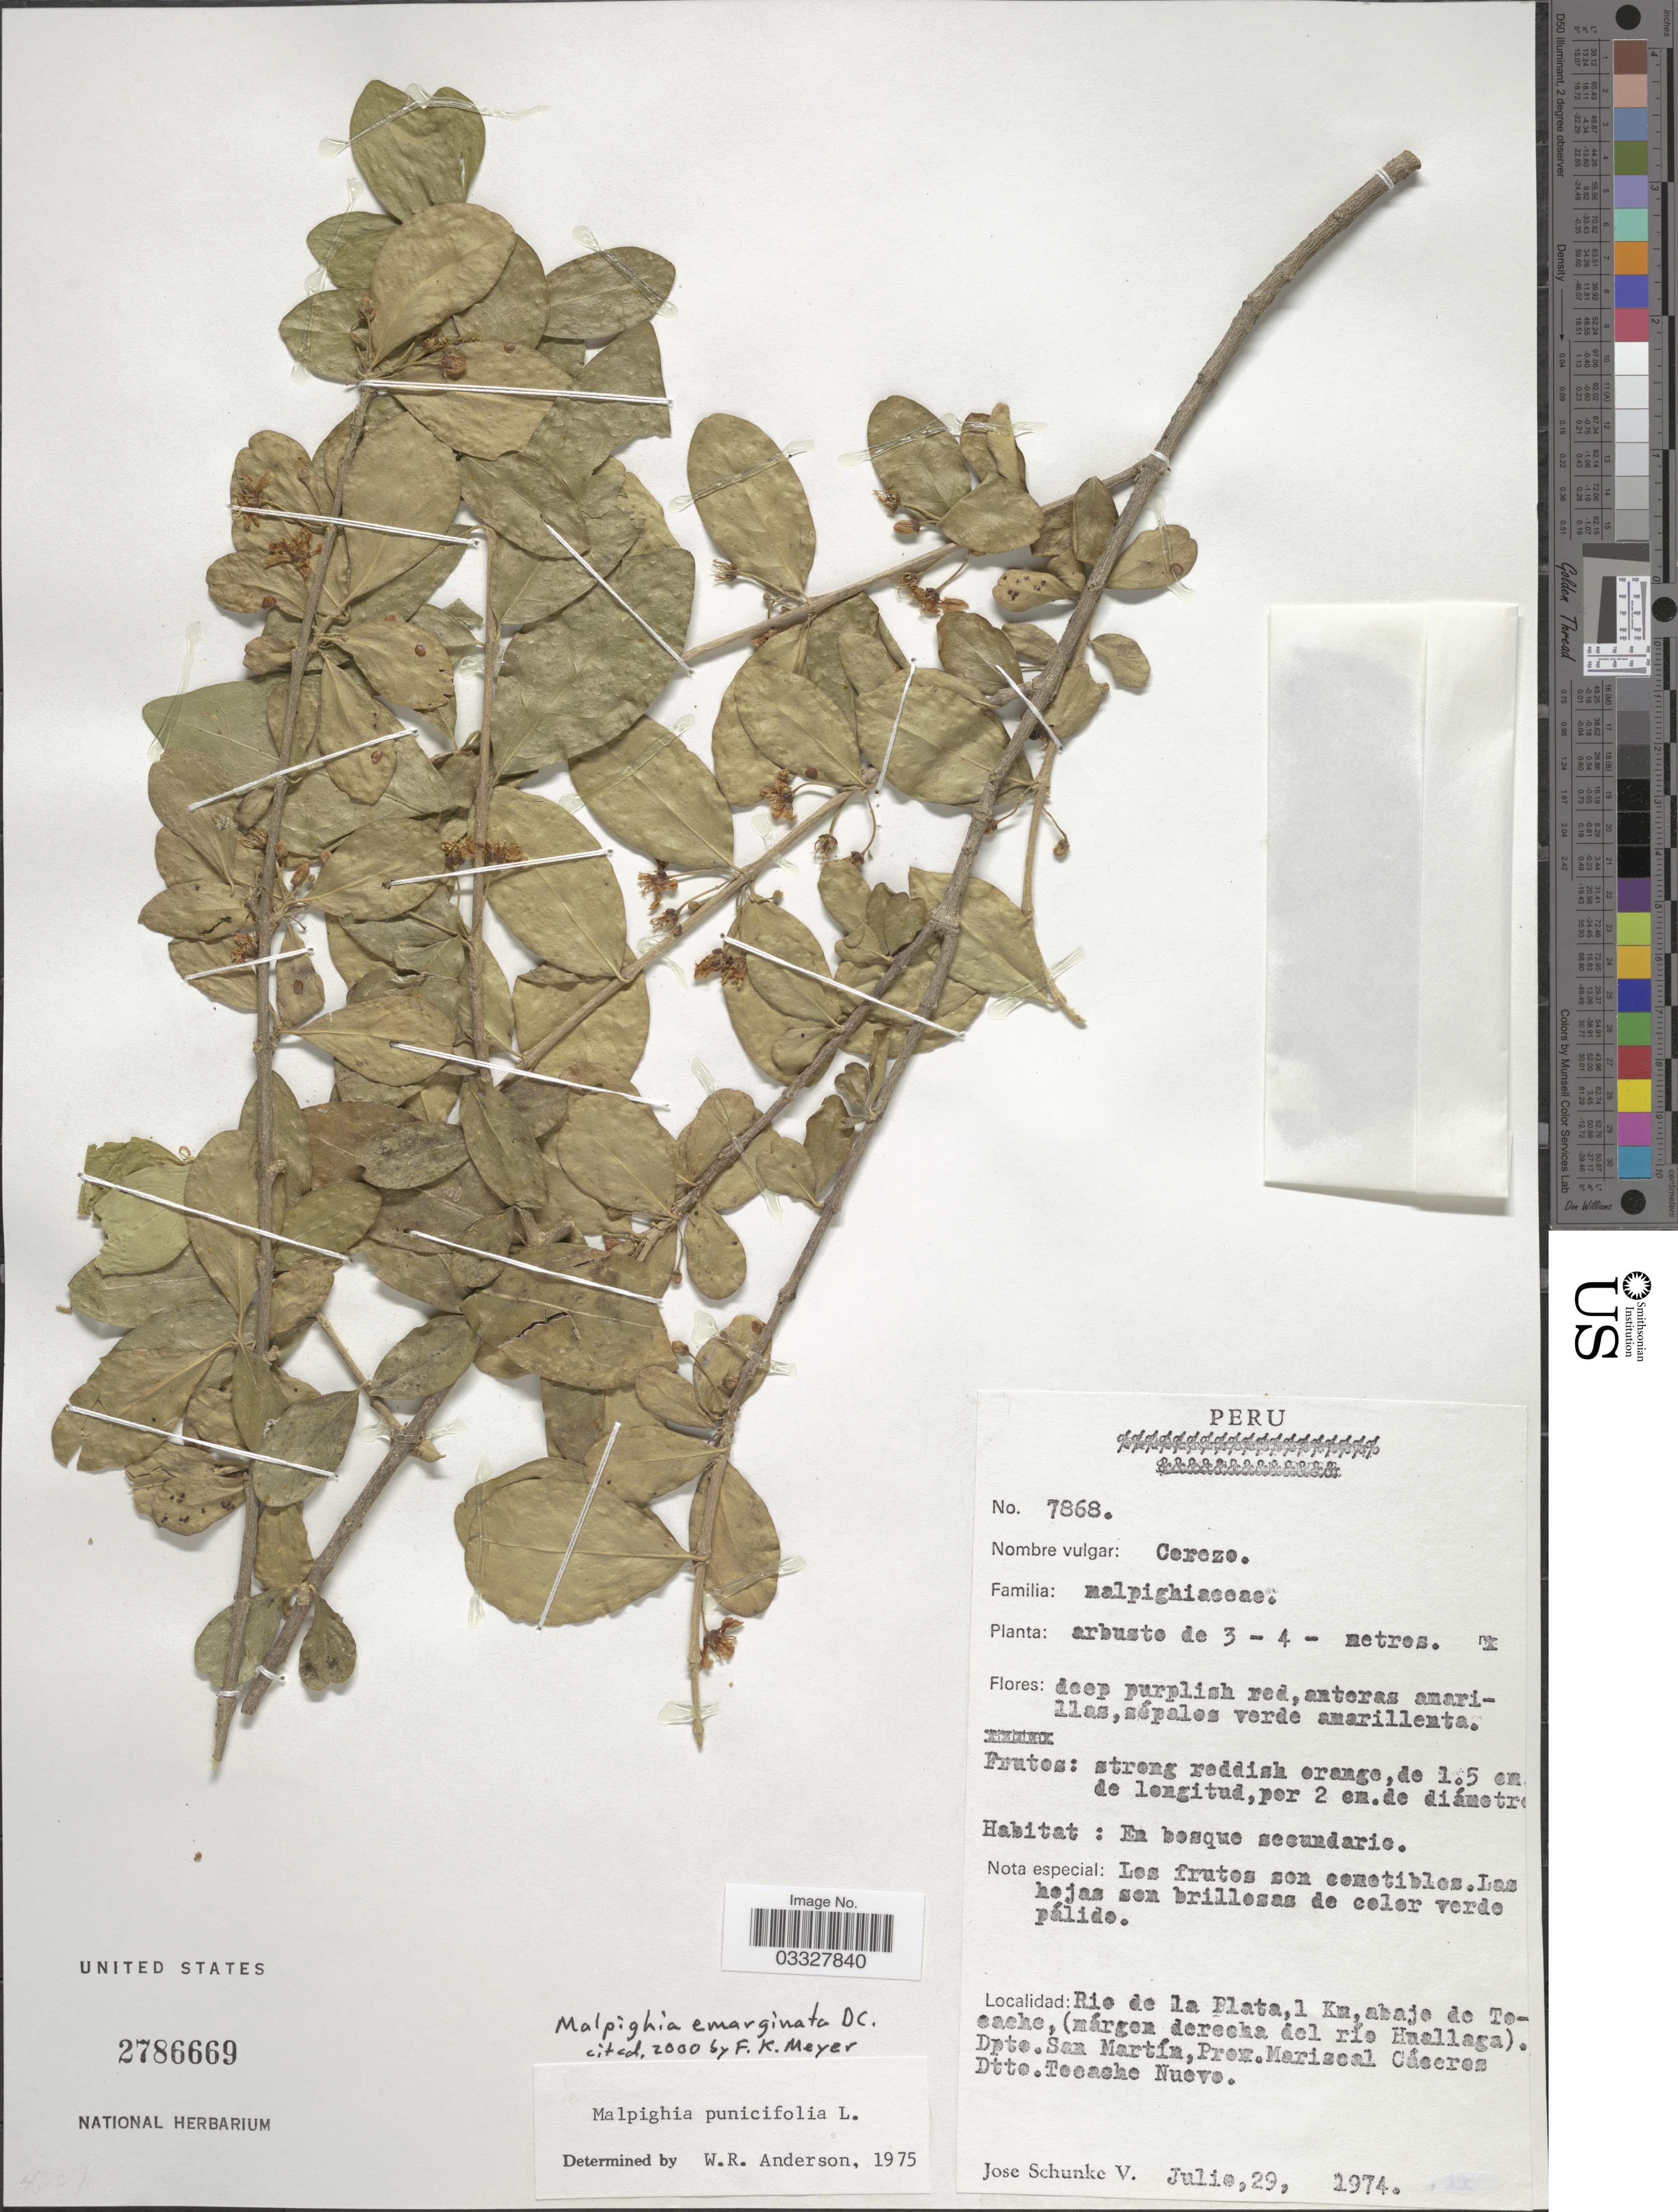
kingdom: Plantae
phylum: Tracheophyta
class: Magnoliopsida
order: Malpighiales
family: Malpighiaceae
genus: Malpighia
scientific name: Malpighia emarginata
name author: DC.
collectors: J. Schunke Vigo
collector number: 7868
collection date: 1974-07-29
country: Peru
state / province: San Martín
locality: Rio de la Plata, 1 Km, abajo de Tocache, (márgen derecha del río Huallaga). Dpto. San Martín, Prov. Mariscal Cáceres, Dtto. Tocache Nuevo.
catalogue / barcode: US 2786669